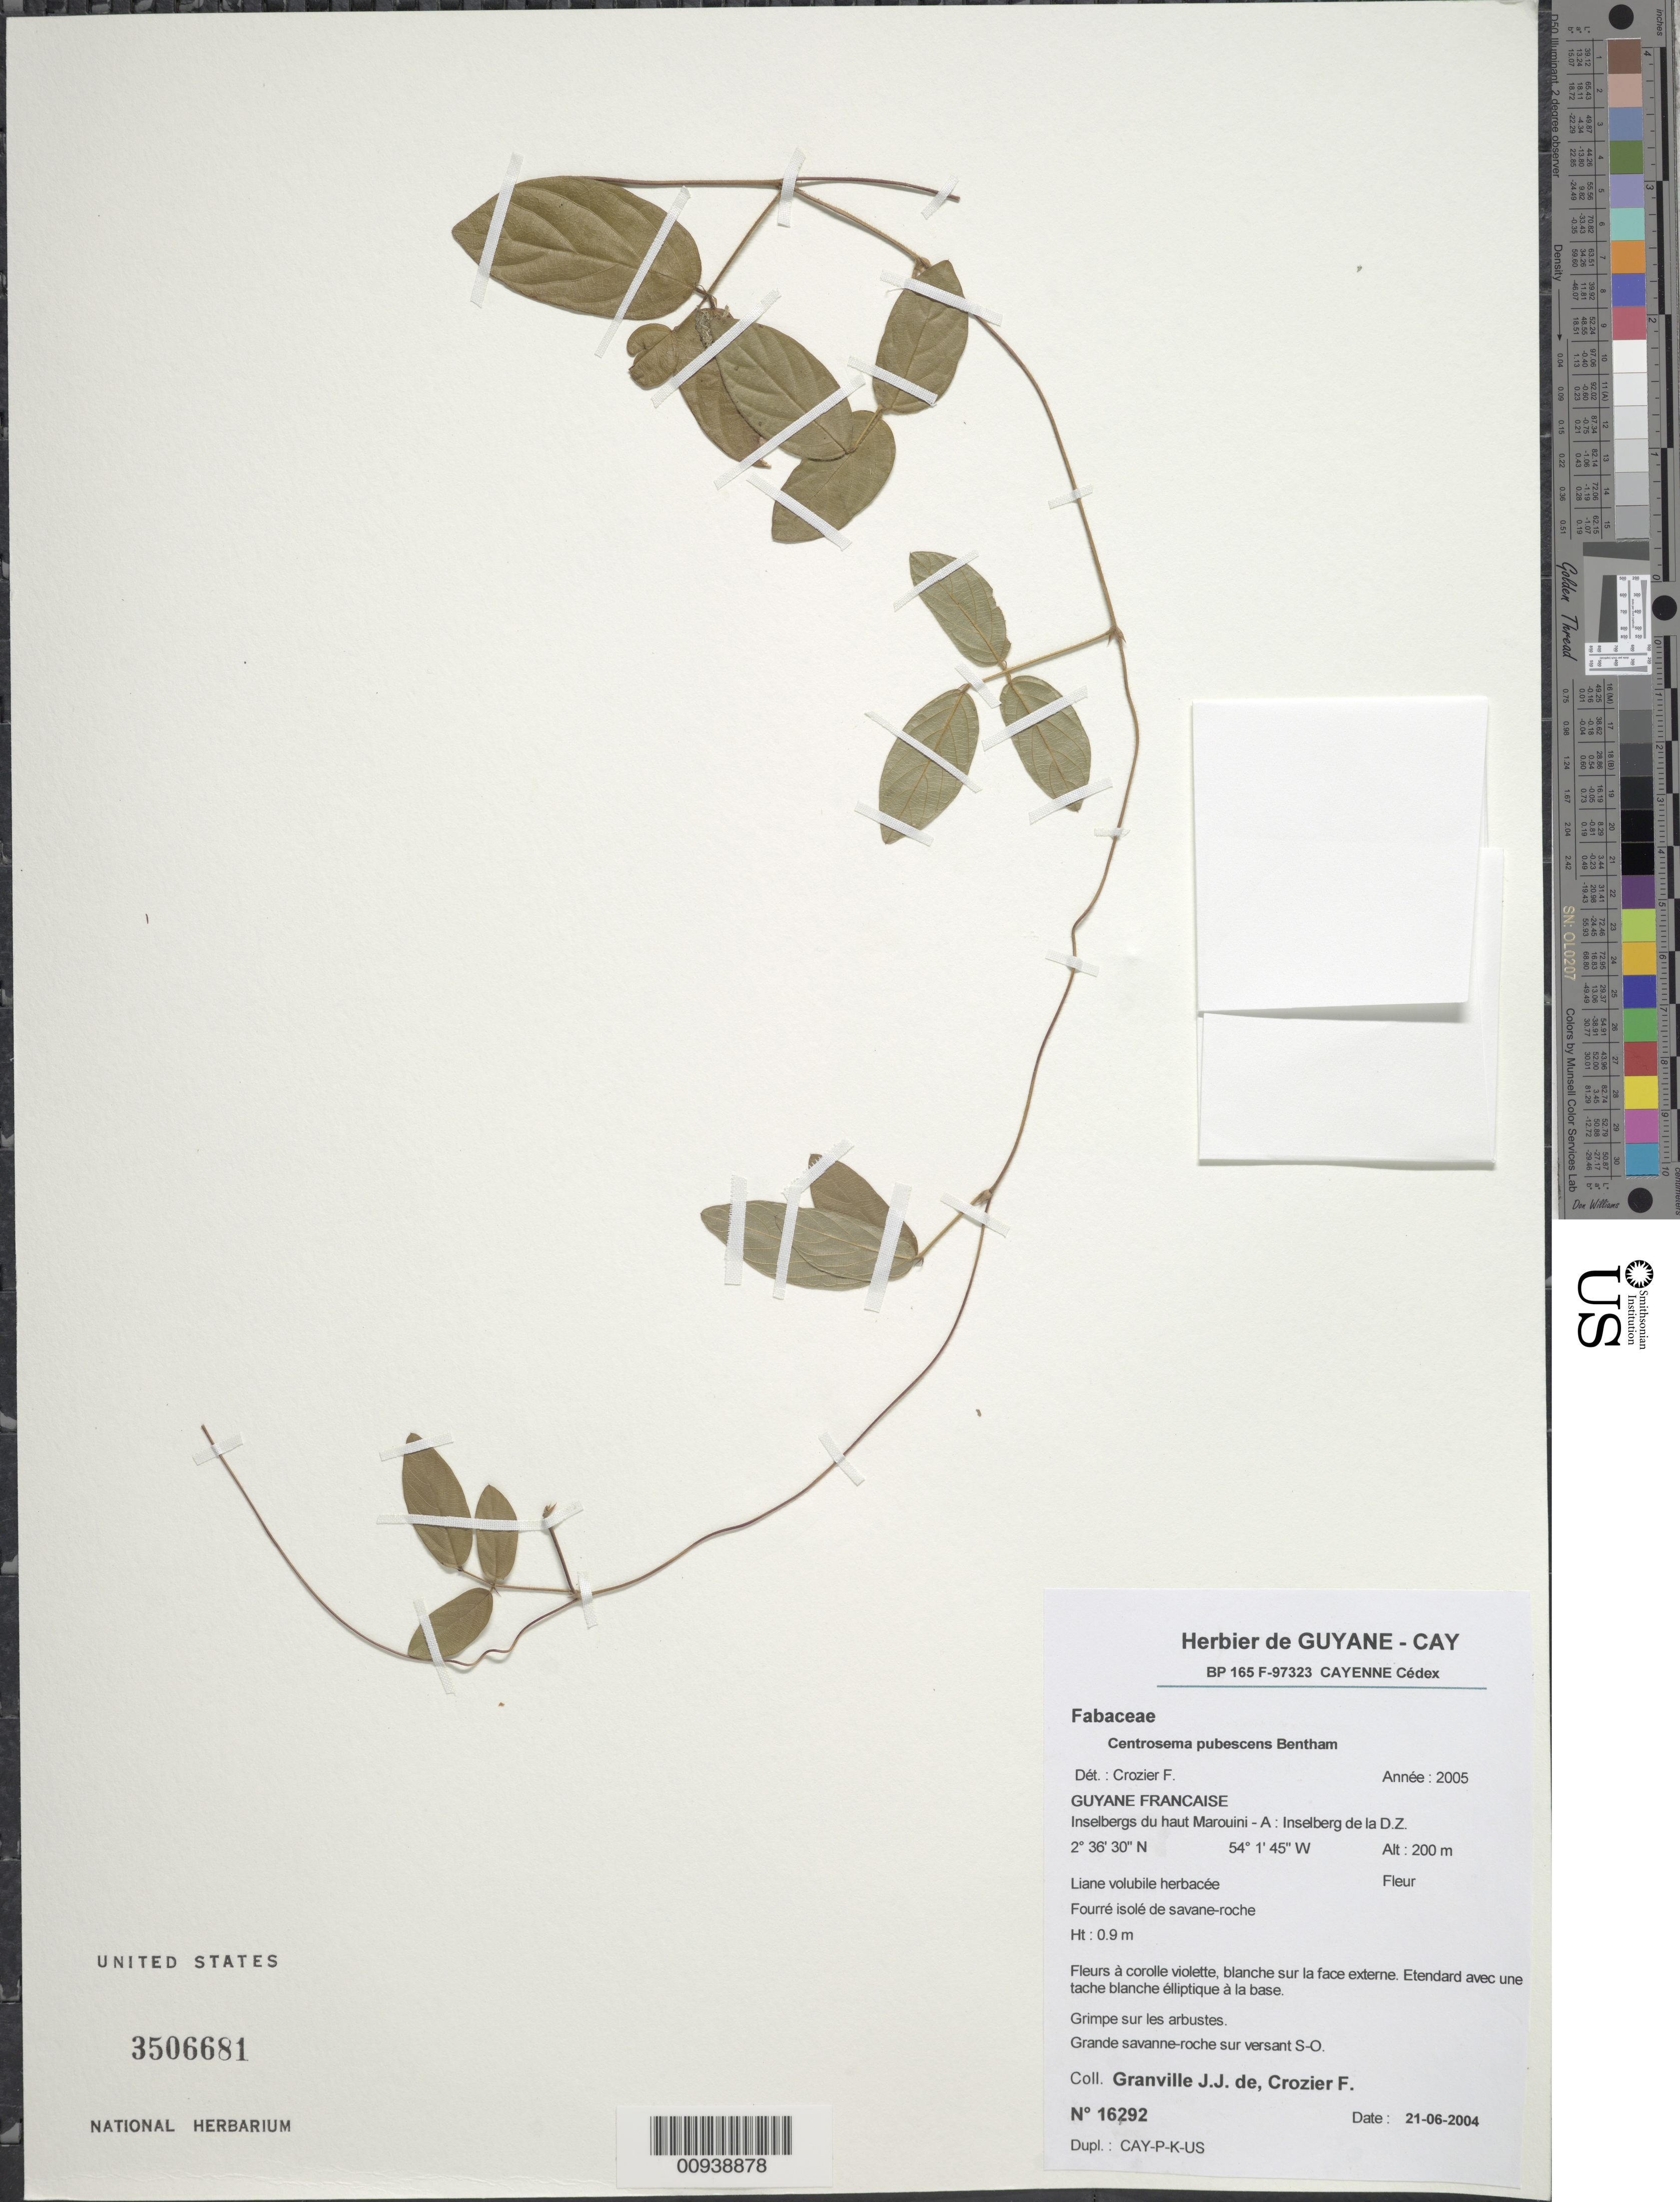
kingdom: Plantae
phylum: Tracheophyta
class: Magnoliopsida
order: Fabales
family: Fabaceae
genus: Centrosema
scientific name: Centrosema pubescens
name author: Benth.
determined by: Crozier, F.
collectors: J.-J. de Granville & F. Crozier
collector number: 16292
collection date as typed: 21-Jun-04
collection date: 2004-06-21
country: French Guiana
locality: Haut Marouini-A; Inselberg de la D.Z.; grande savanne-roche sur versant S-O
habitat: Fourré isolé de savane-roche, grimpe sur les arbustes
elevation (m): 200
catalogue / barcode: US 3506681